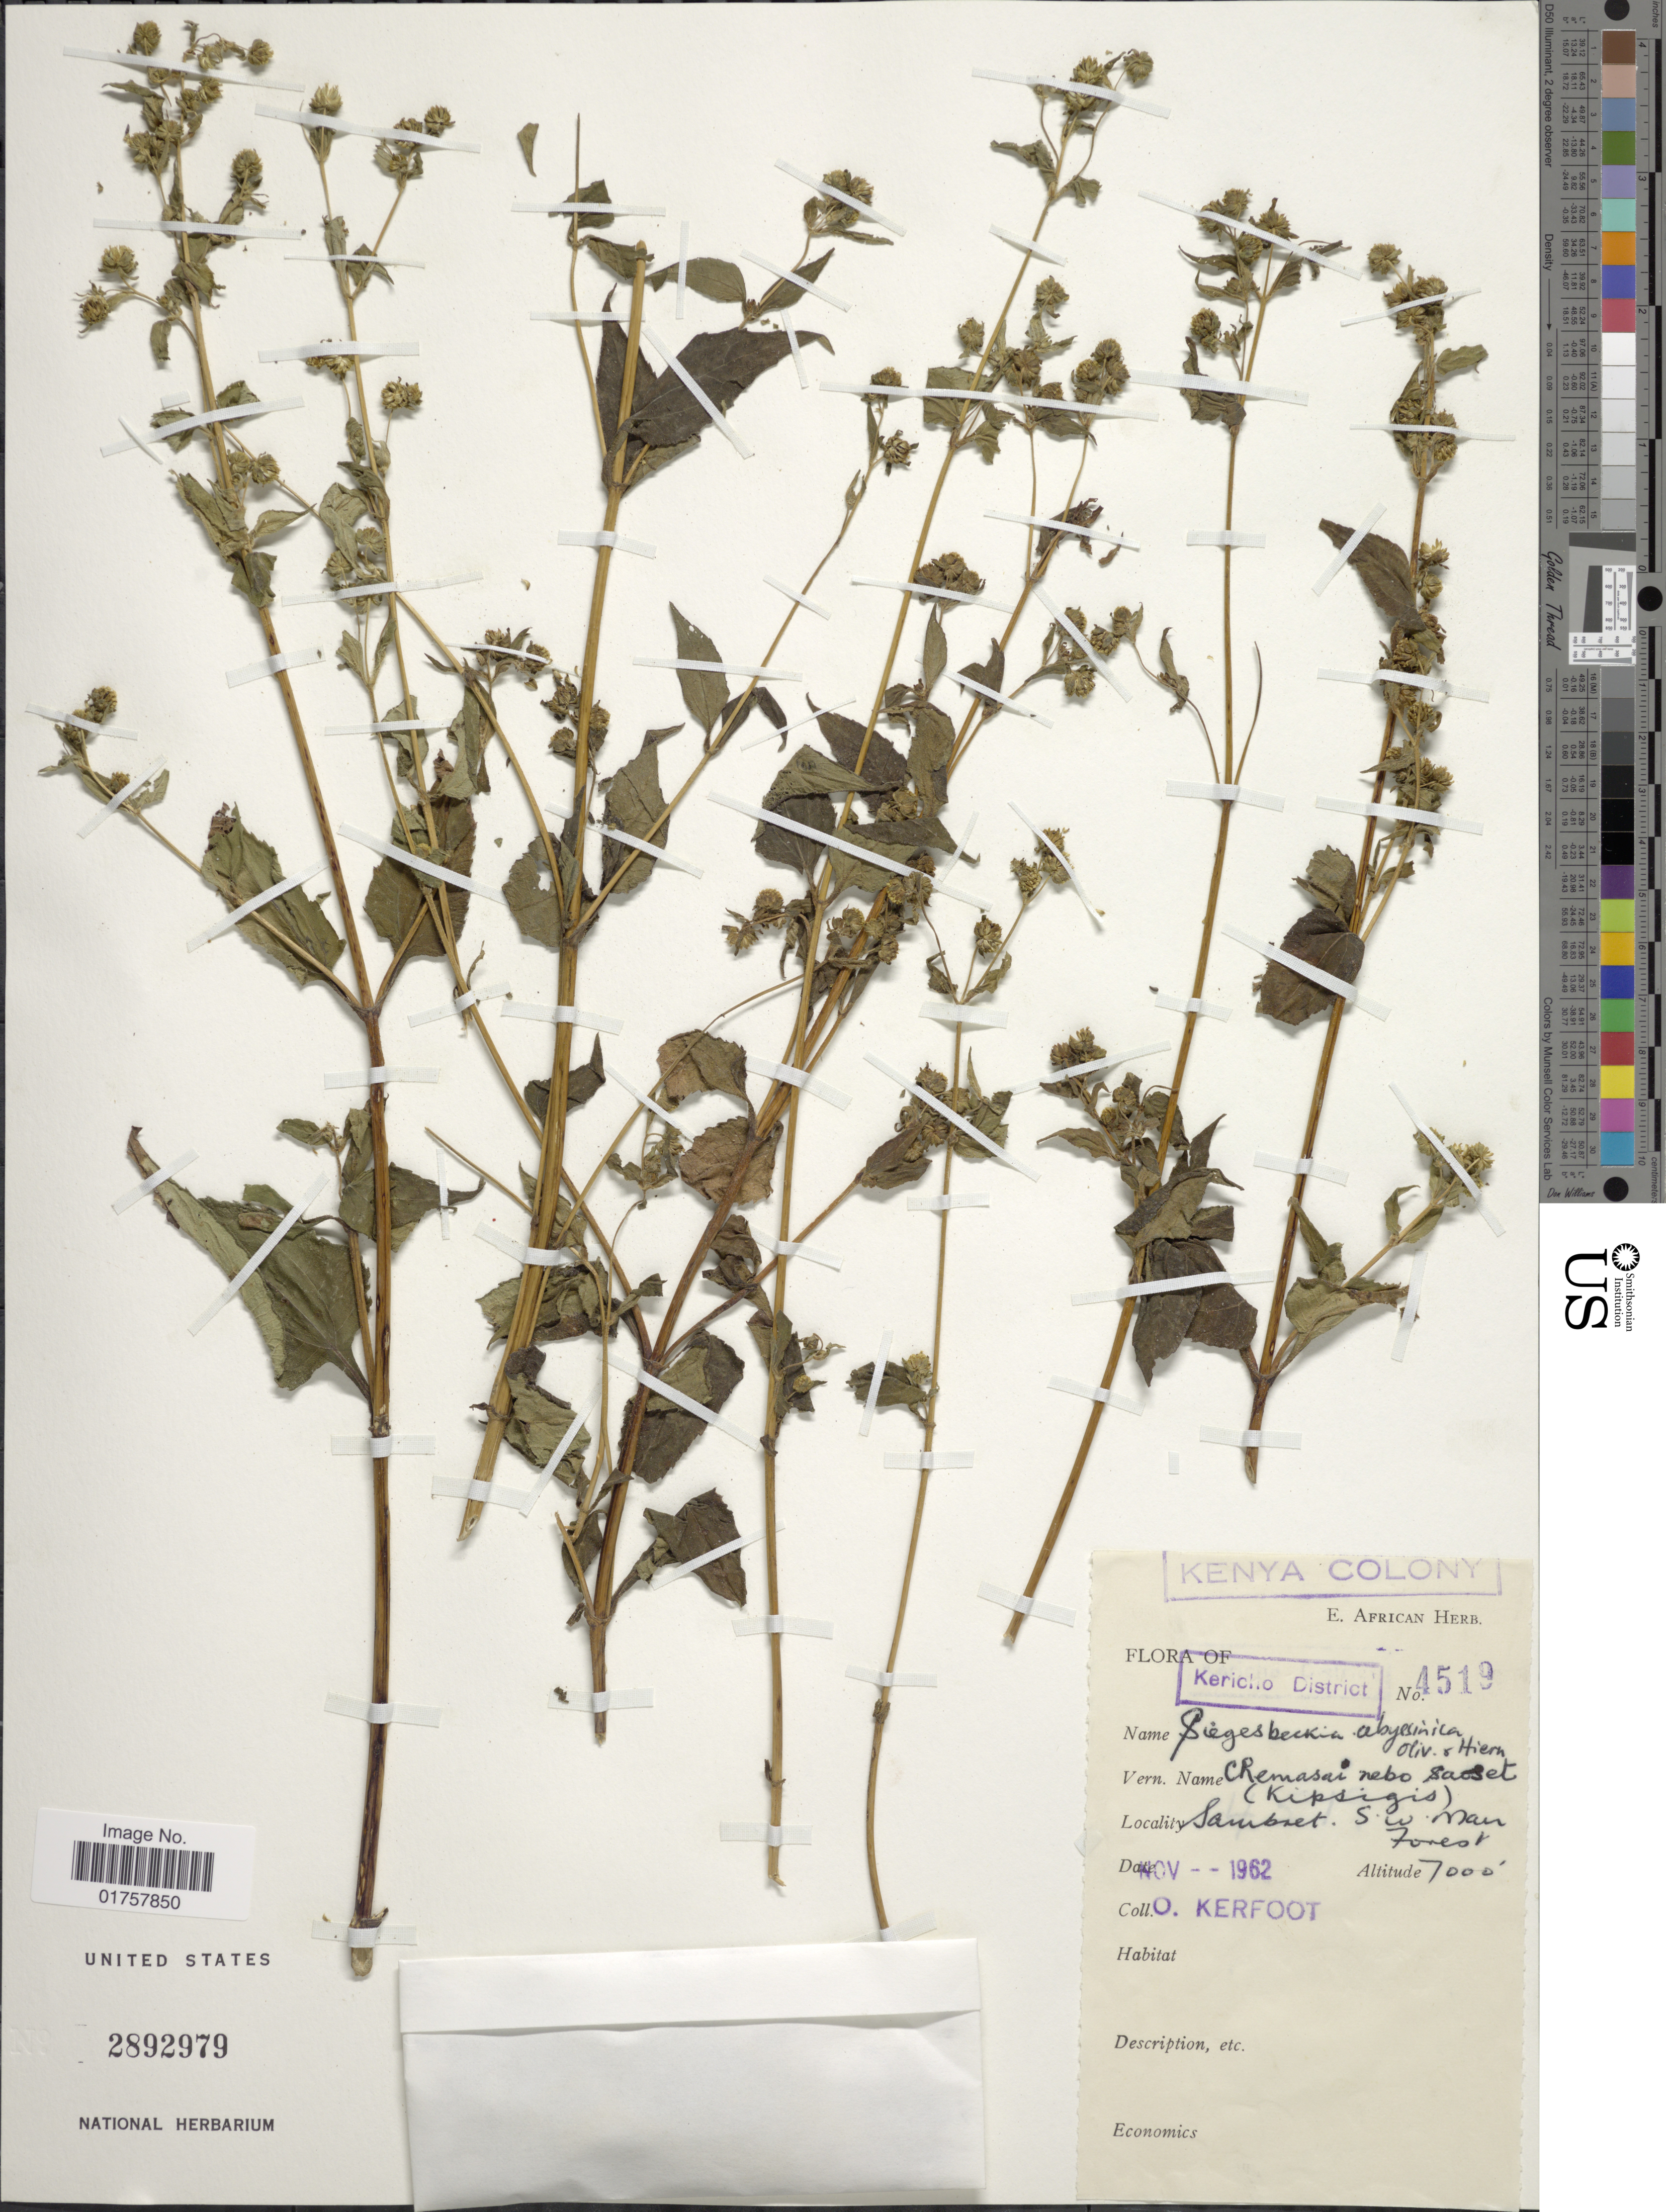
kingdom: Plantae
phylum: Tracheophyta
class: Magnoliopsida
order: Asterales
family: Asteraceae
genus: Sigesbeckia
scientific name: Sigesbeckia abyssinica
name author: (Sch. Bip.) Oliv.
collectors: O. Kerfoot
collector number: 4519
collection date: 1962-11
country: Kenya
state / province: Kericho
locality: Kericho District, Sambret, S.W. Mau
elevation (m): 2134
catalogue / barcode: US 2892979